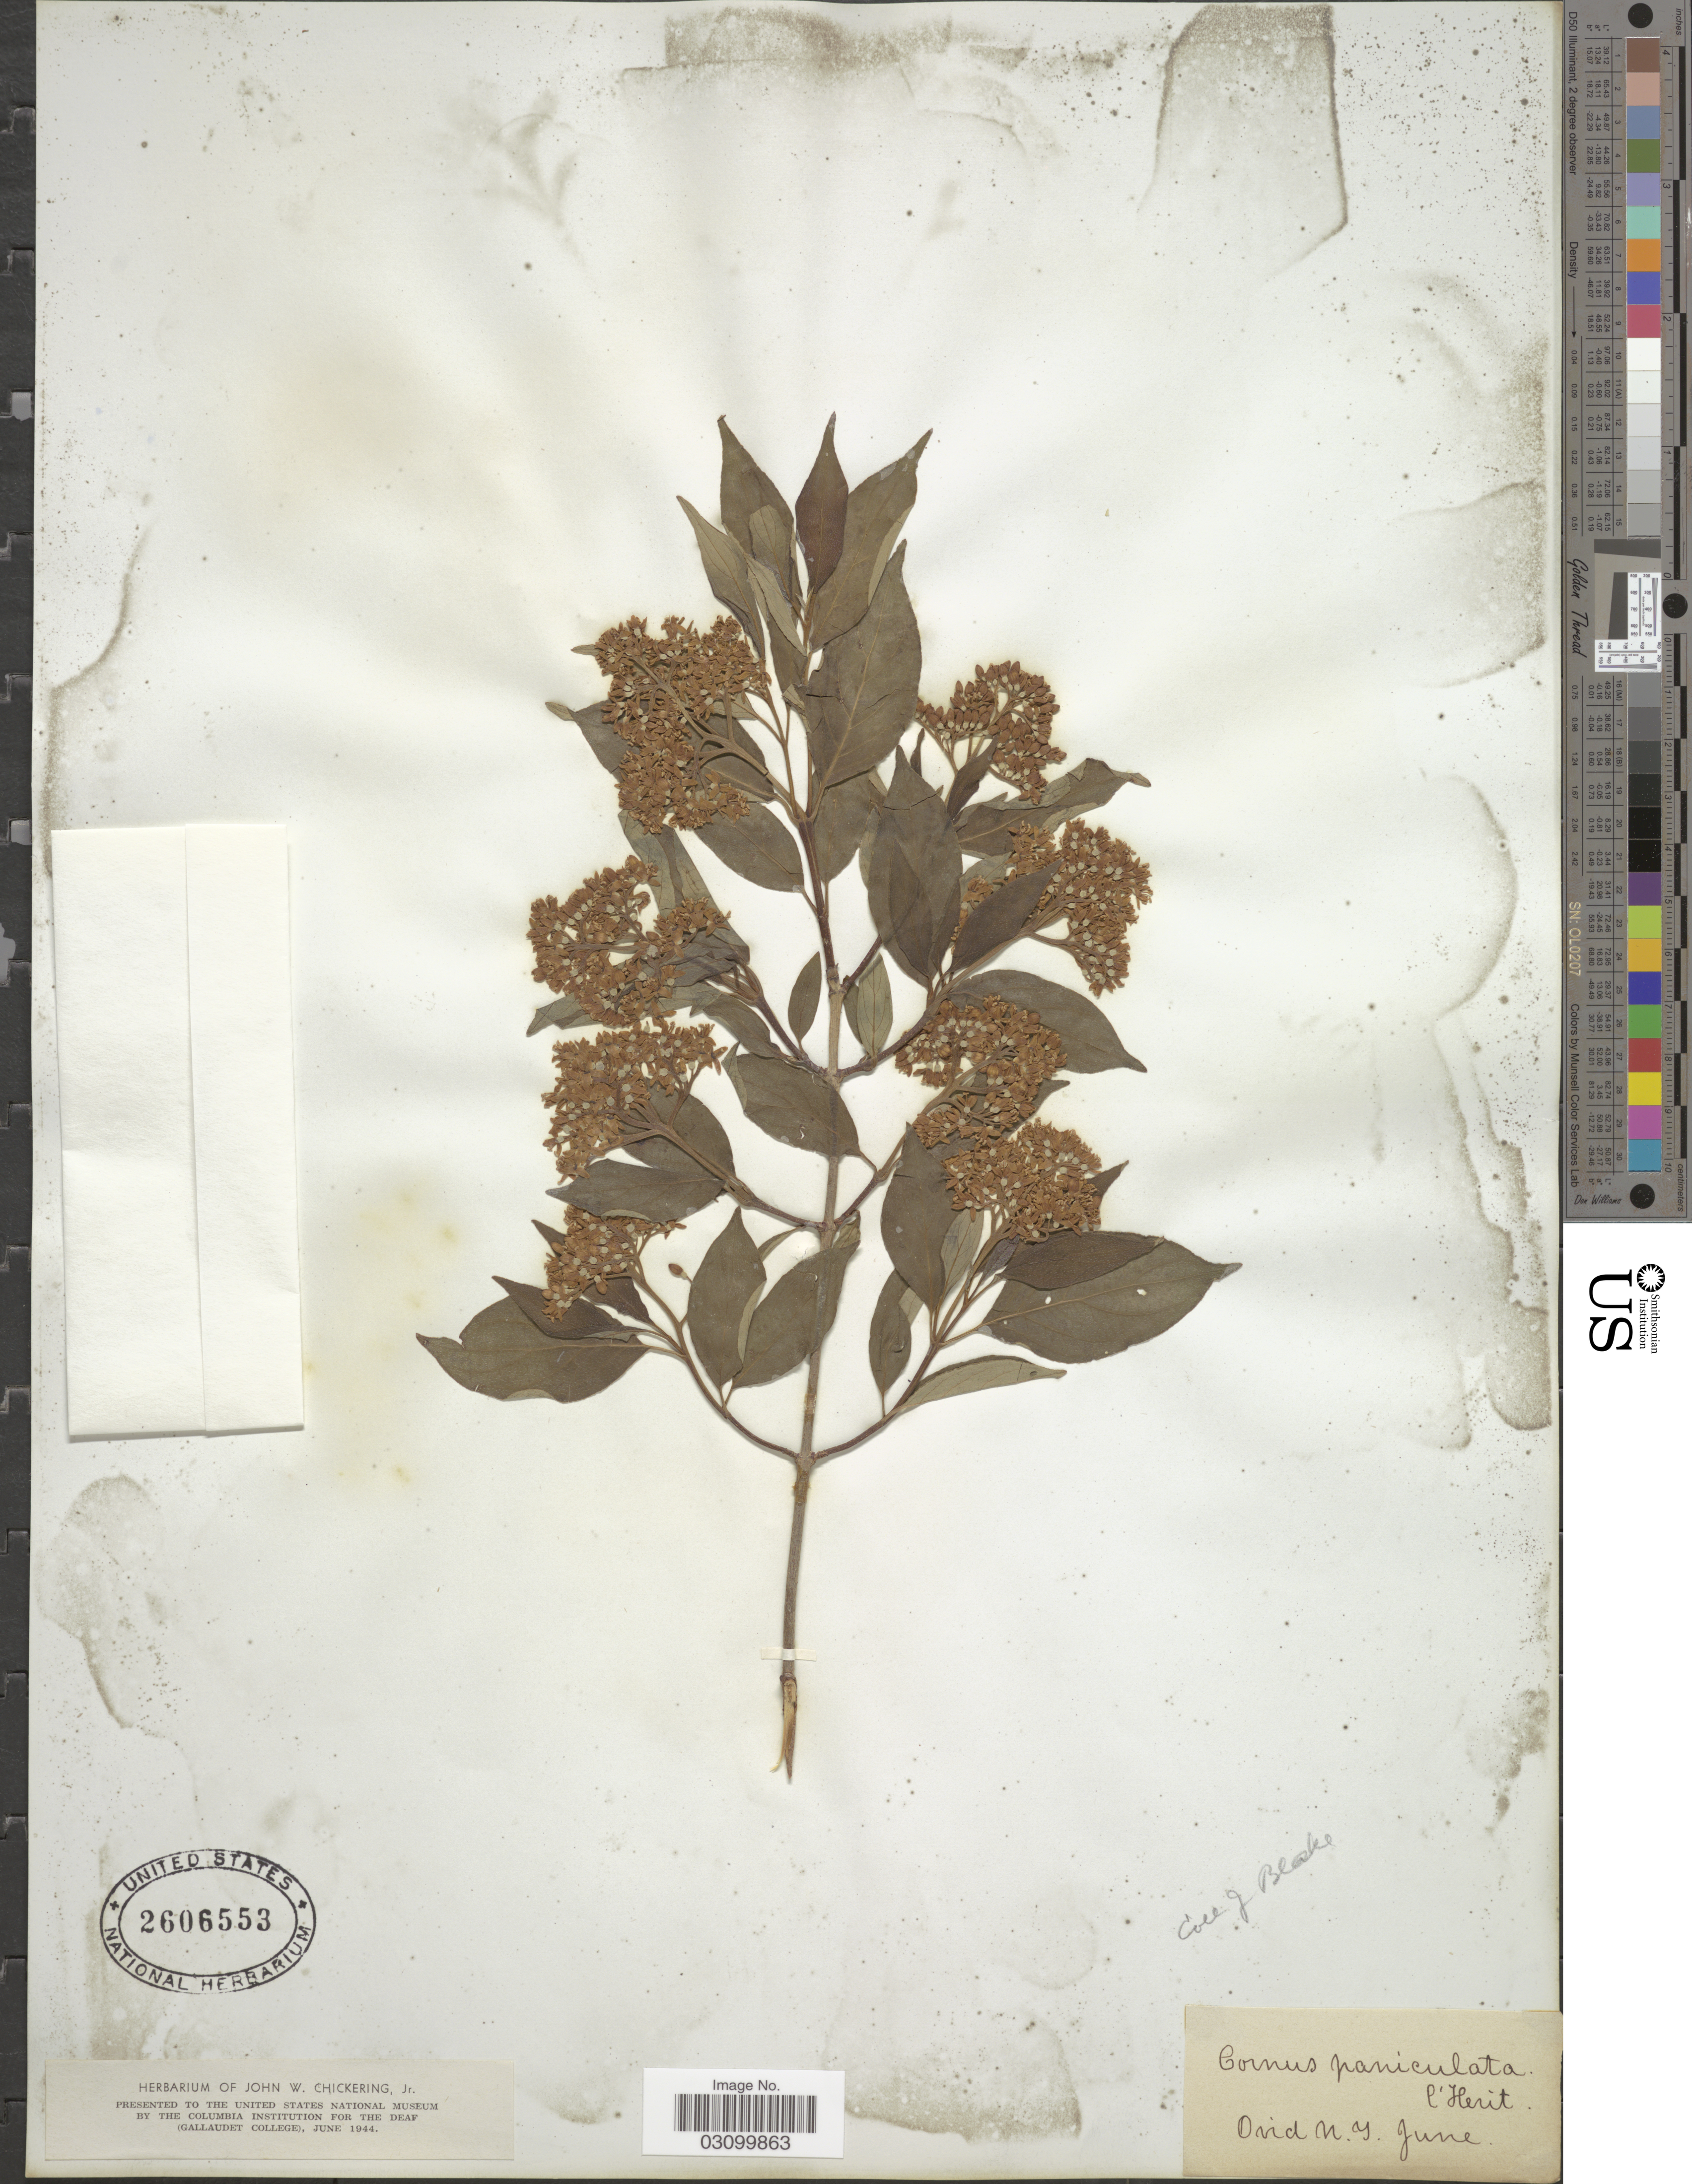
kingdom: Plantae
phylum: Tracheophyta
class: Magnoliopsida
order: Cornales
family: Cornaceae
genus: Cornus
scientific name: Cornus paniculata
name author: L'Hér.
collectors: J. Blake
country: United States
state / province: New York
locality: Ovid.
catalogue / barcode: US 2606553